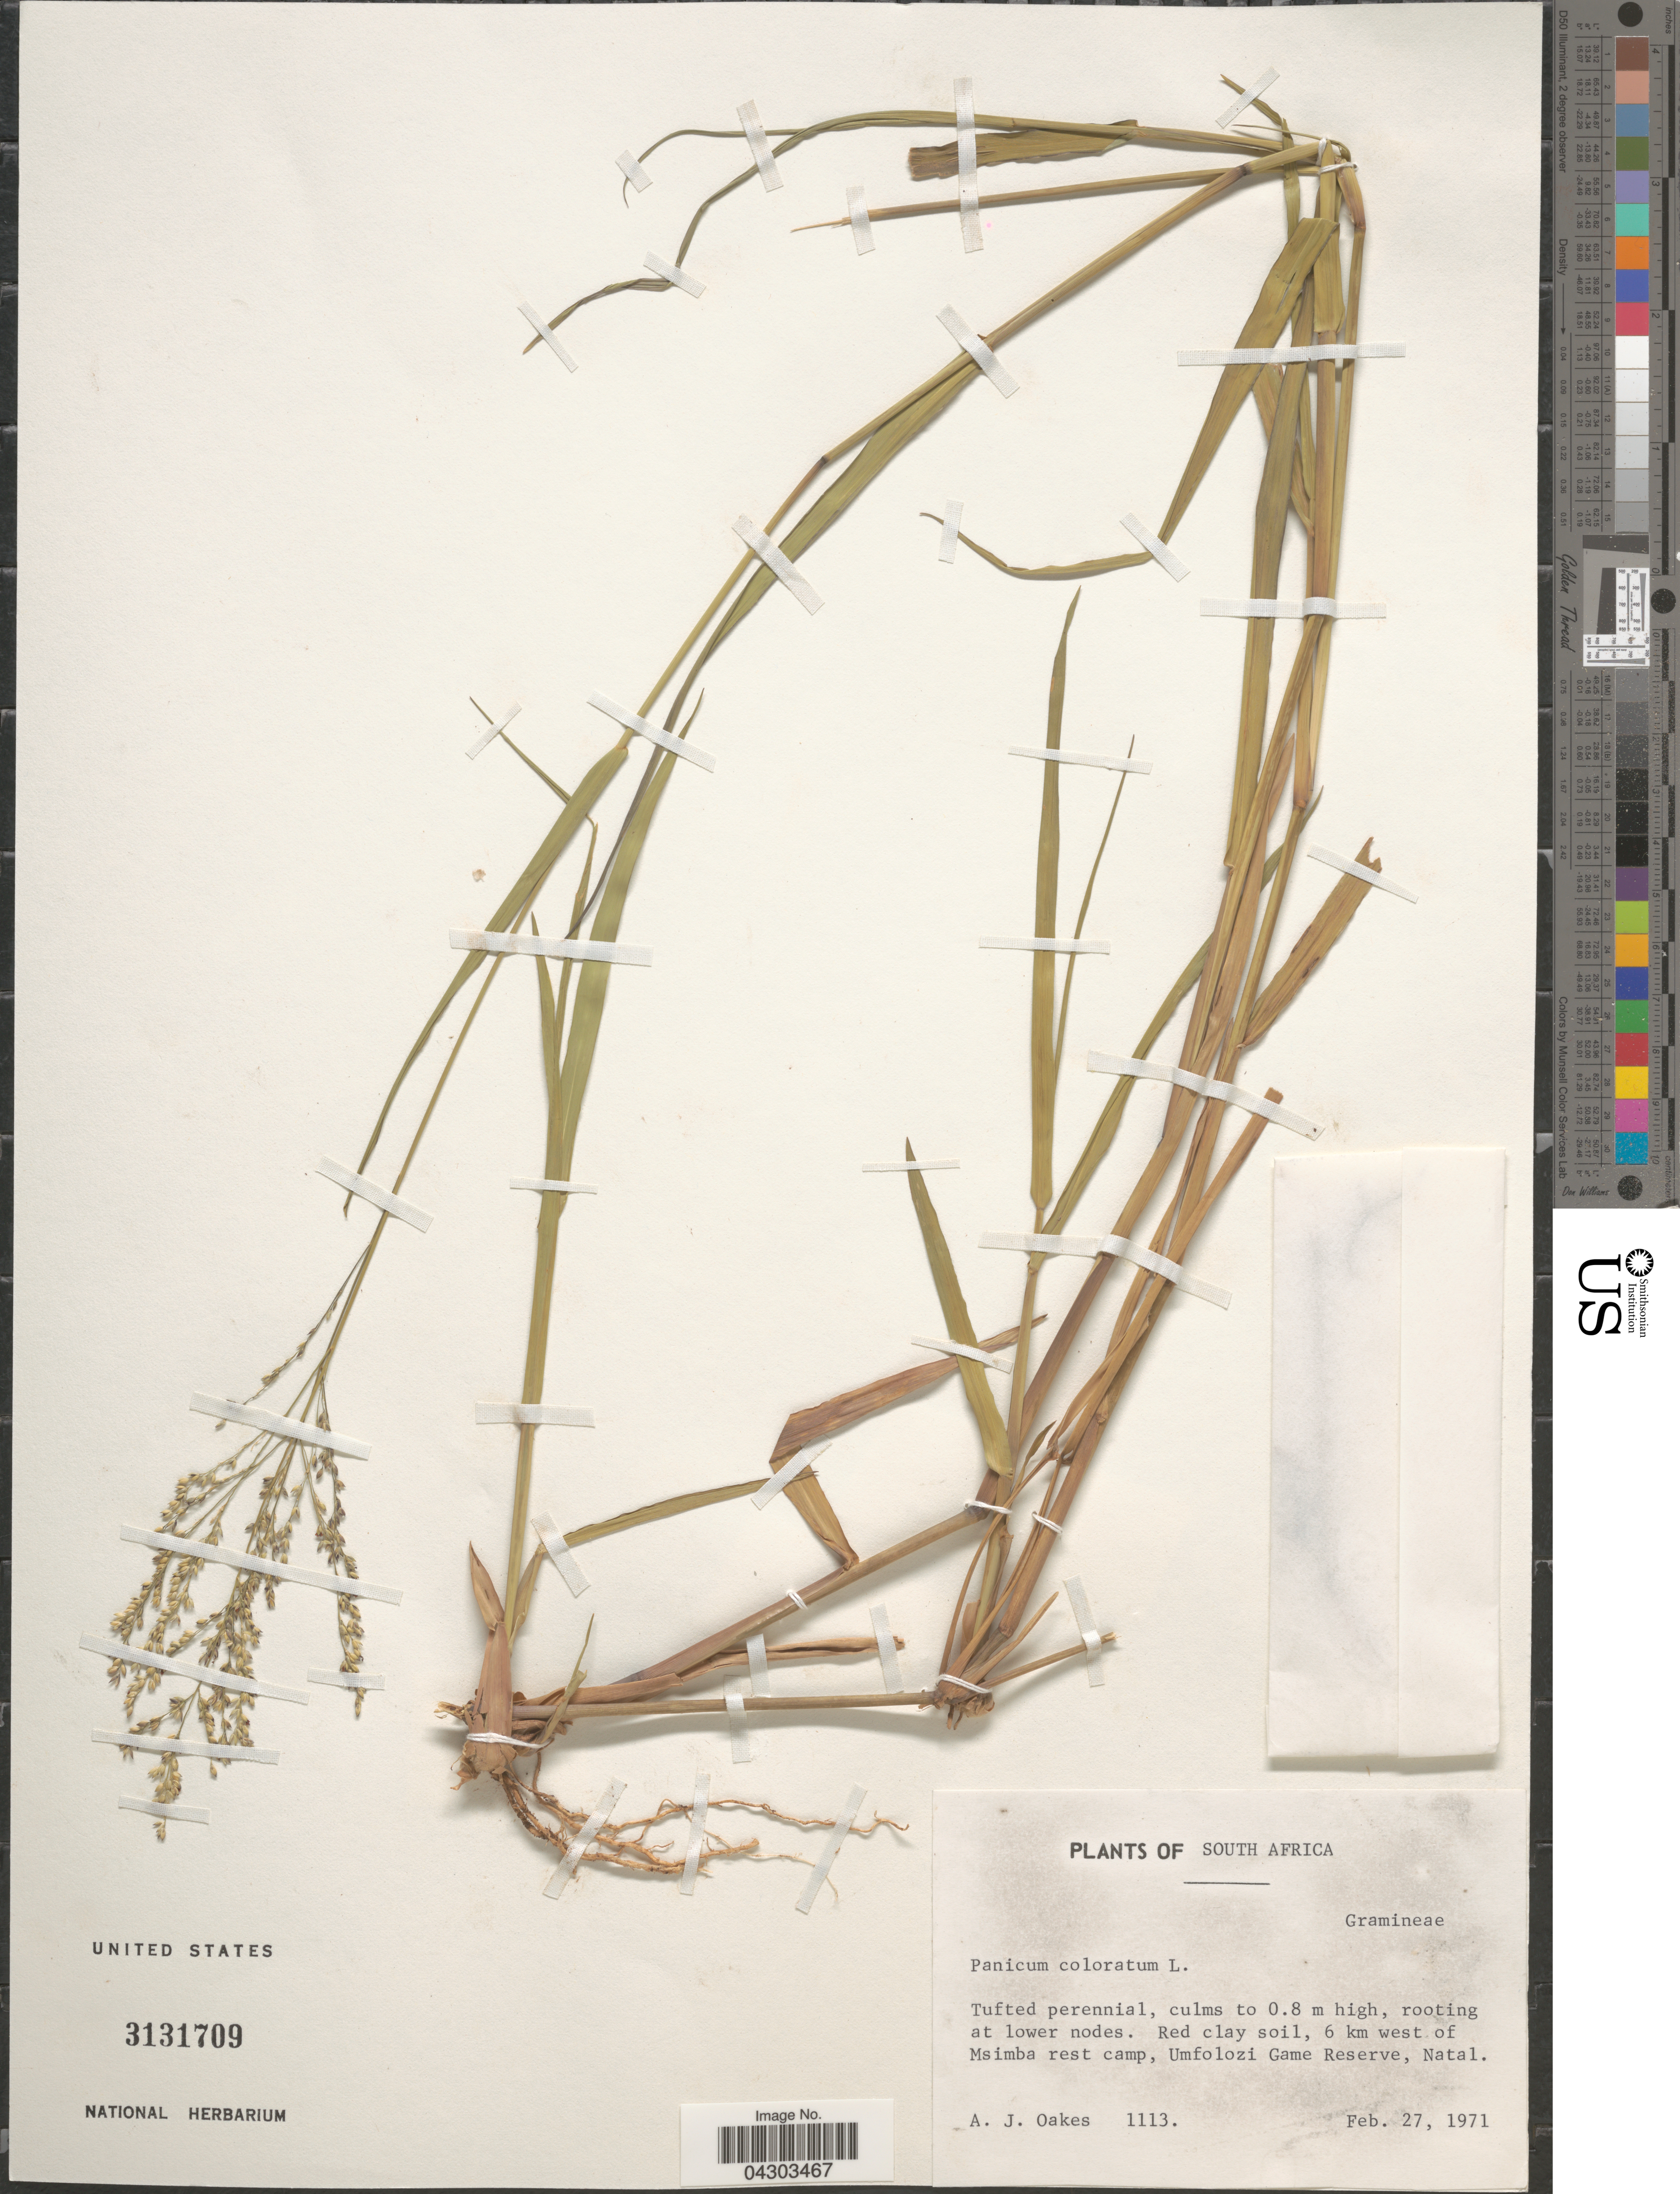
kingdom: Plantae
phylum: Tracheophyta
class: Liliopsida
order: Poales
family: Poaceae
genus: Panicum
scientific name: Panicum coloratum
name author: L.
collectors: A. Oakes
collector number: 1113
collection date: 1971-02-27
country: South Africa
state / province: KwaZulu-Natal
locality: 6 km west of Msimba rest camp, Umfolozi Game Reserve, Natal.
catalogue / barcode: US 3131709